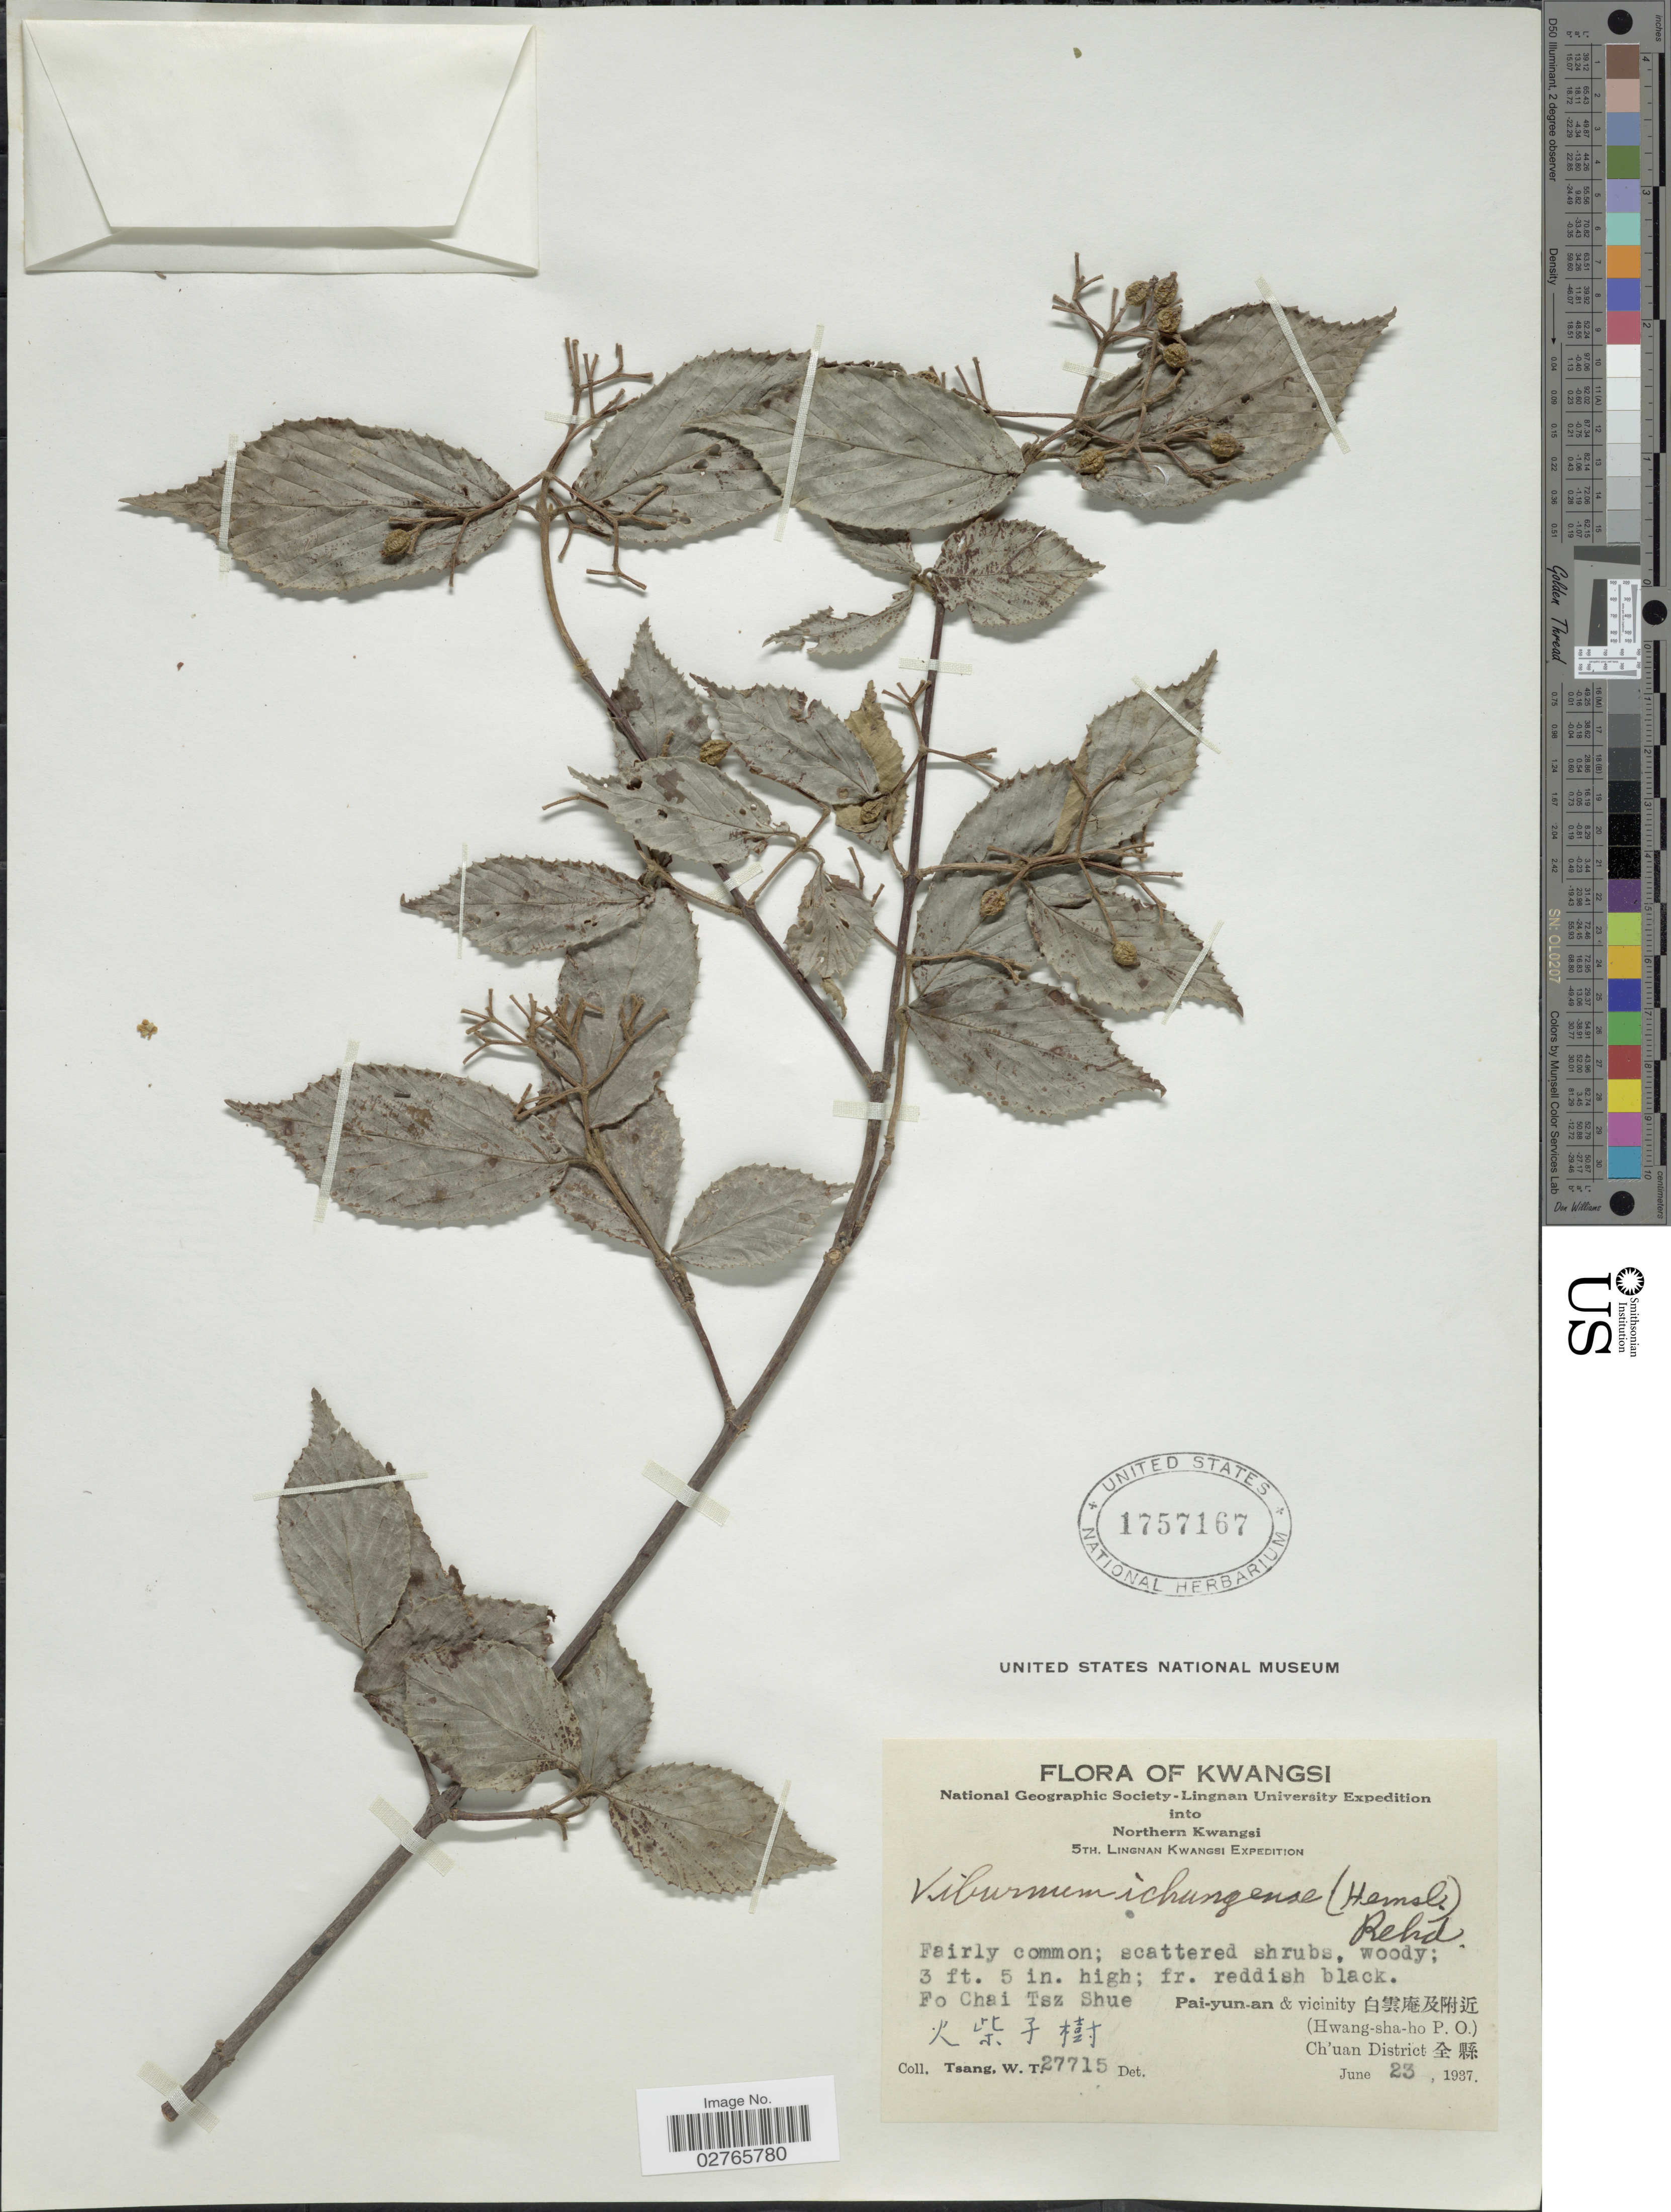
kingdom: Plantae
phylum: Tracheophyta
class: Magnoliopsida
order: Dipsacales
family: Viburnaceae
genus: Viburnum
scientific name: Viburnum erosum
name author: Thunb.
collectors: W. T. Tsang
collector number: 27715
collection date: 1937-06-23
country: China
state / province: Guangxi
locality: Kwangsi. Northern Kwangsi. Fo Chai Tsz Shue, Pai-yun-an & vicinity. (Hwang-sha-ho P.O.), Ch'uan District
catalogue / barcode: US 1757167